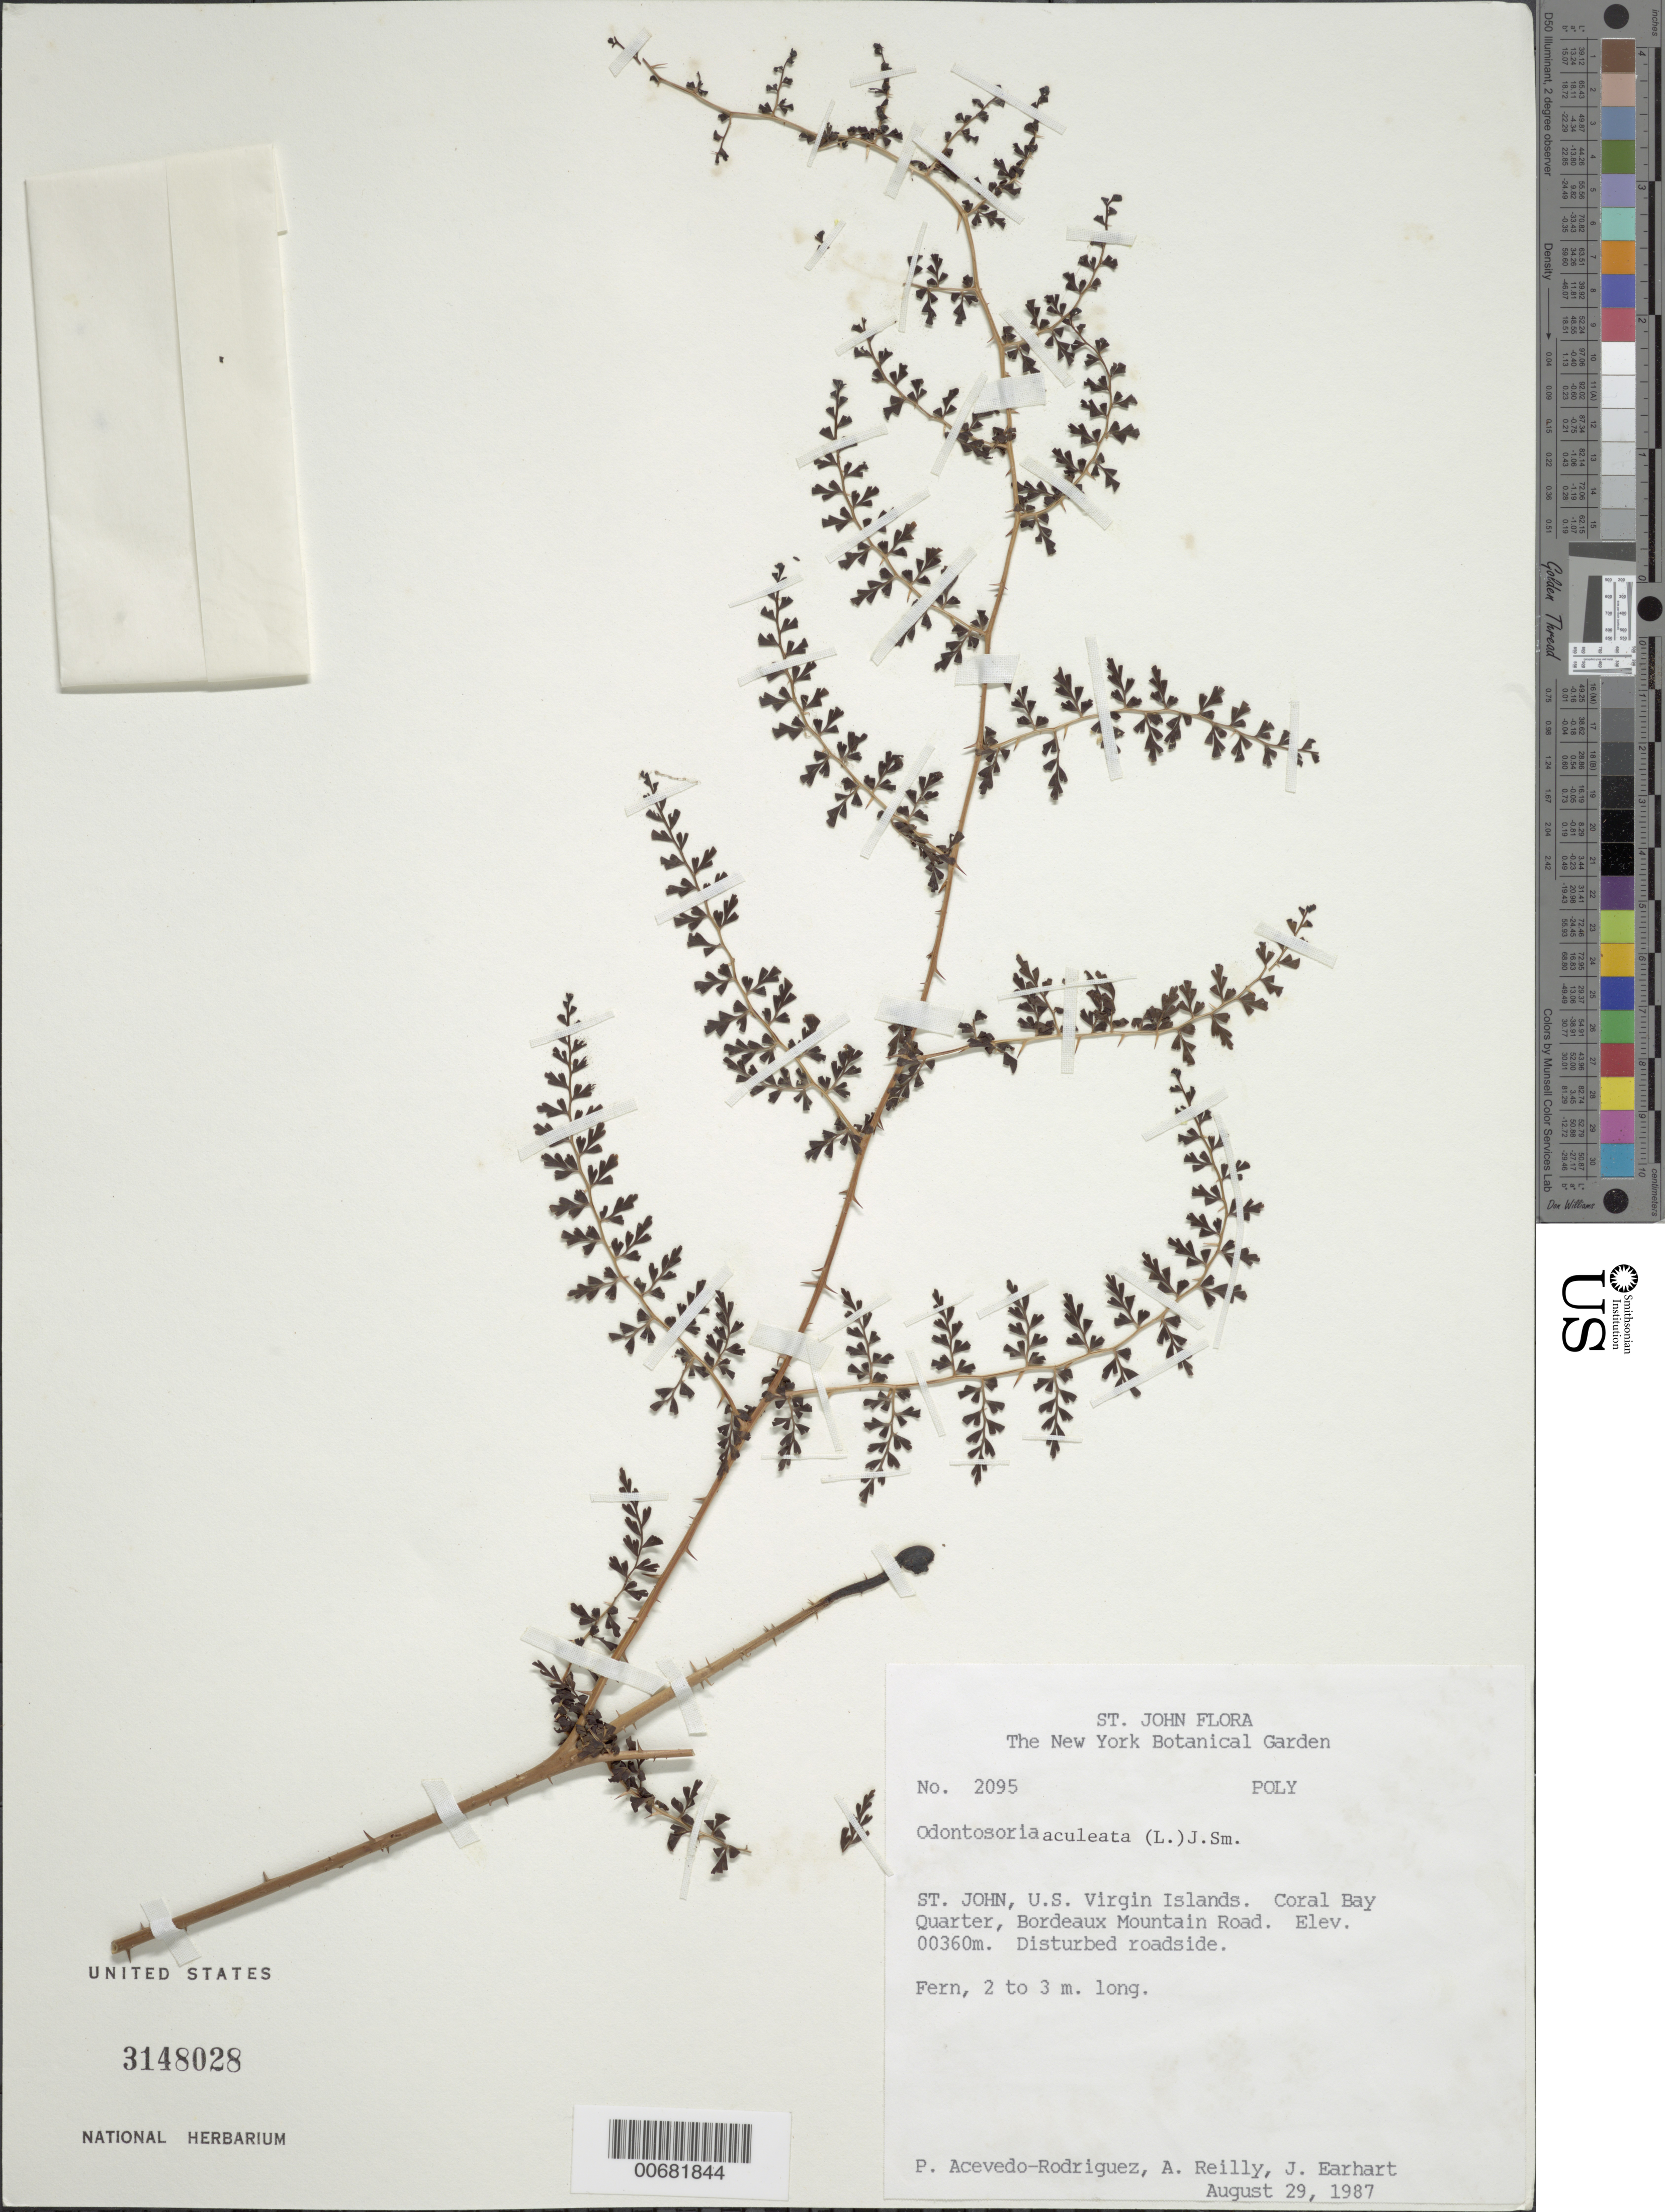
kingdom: Plantae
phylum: Tracheophyta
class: Polypodiopsida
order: Polypodiales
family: Lindsaeaceae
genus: Odontosoria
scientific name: Odontosoria aculeata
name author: (L.) J. Sm.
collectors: P. Acevedo-Rodr., A. Reilly & J. Earhart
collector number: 2095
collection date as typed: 29 Aug 1987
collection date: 1987-08-29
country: U.S. Virgin Islands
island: St. John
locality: Coral Bay Quarter; along dirt road to Bordeaux Mountain.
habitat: Disturbed roadside.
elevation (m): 360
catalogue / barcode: US 3148028